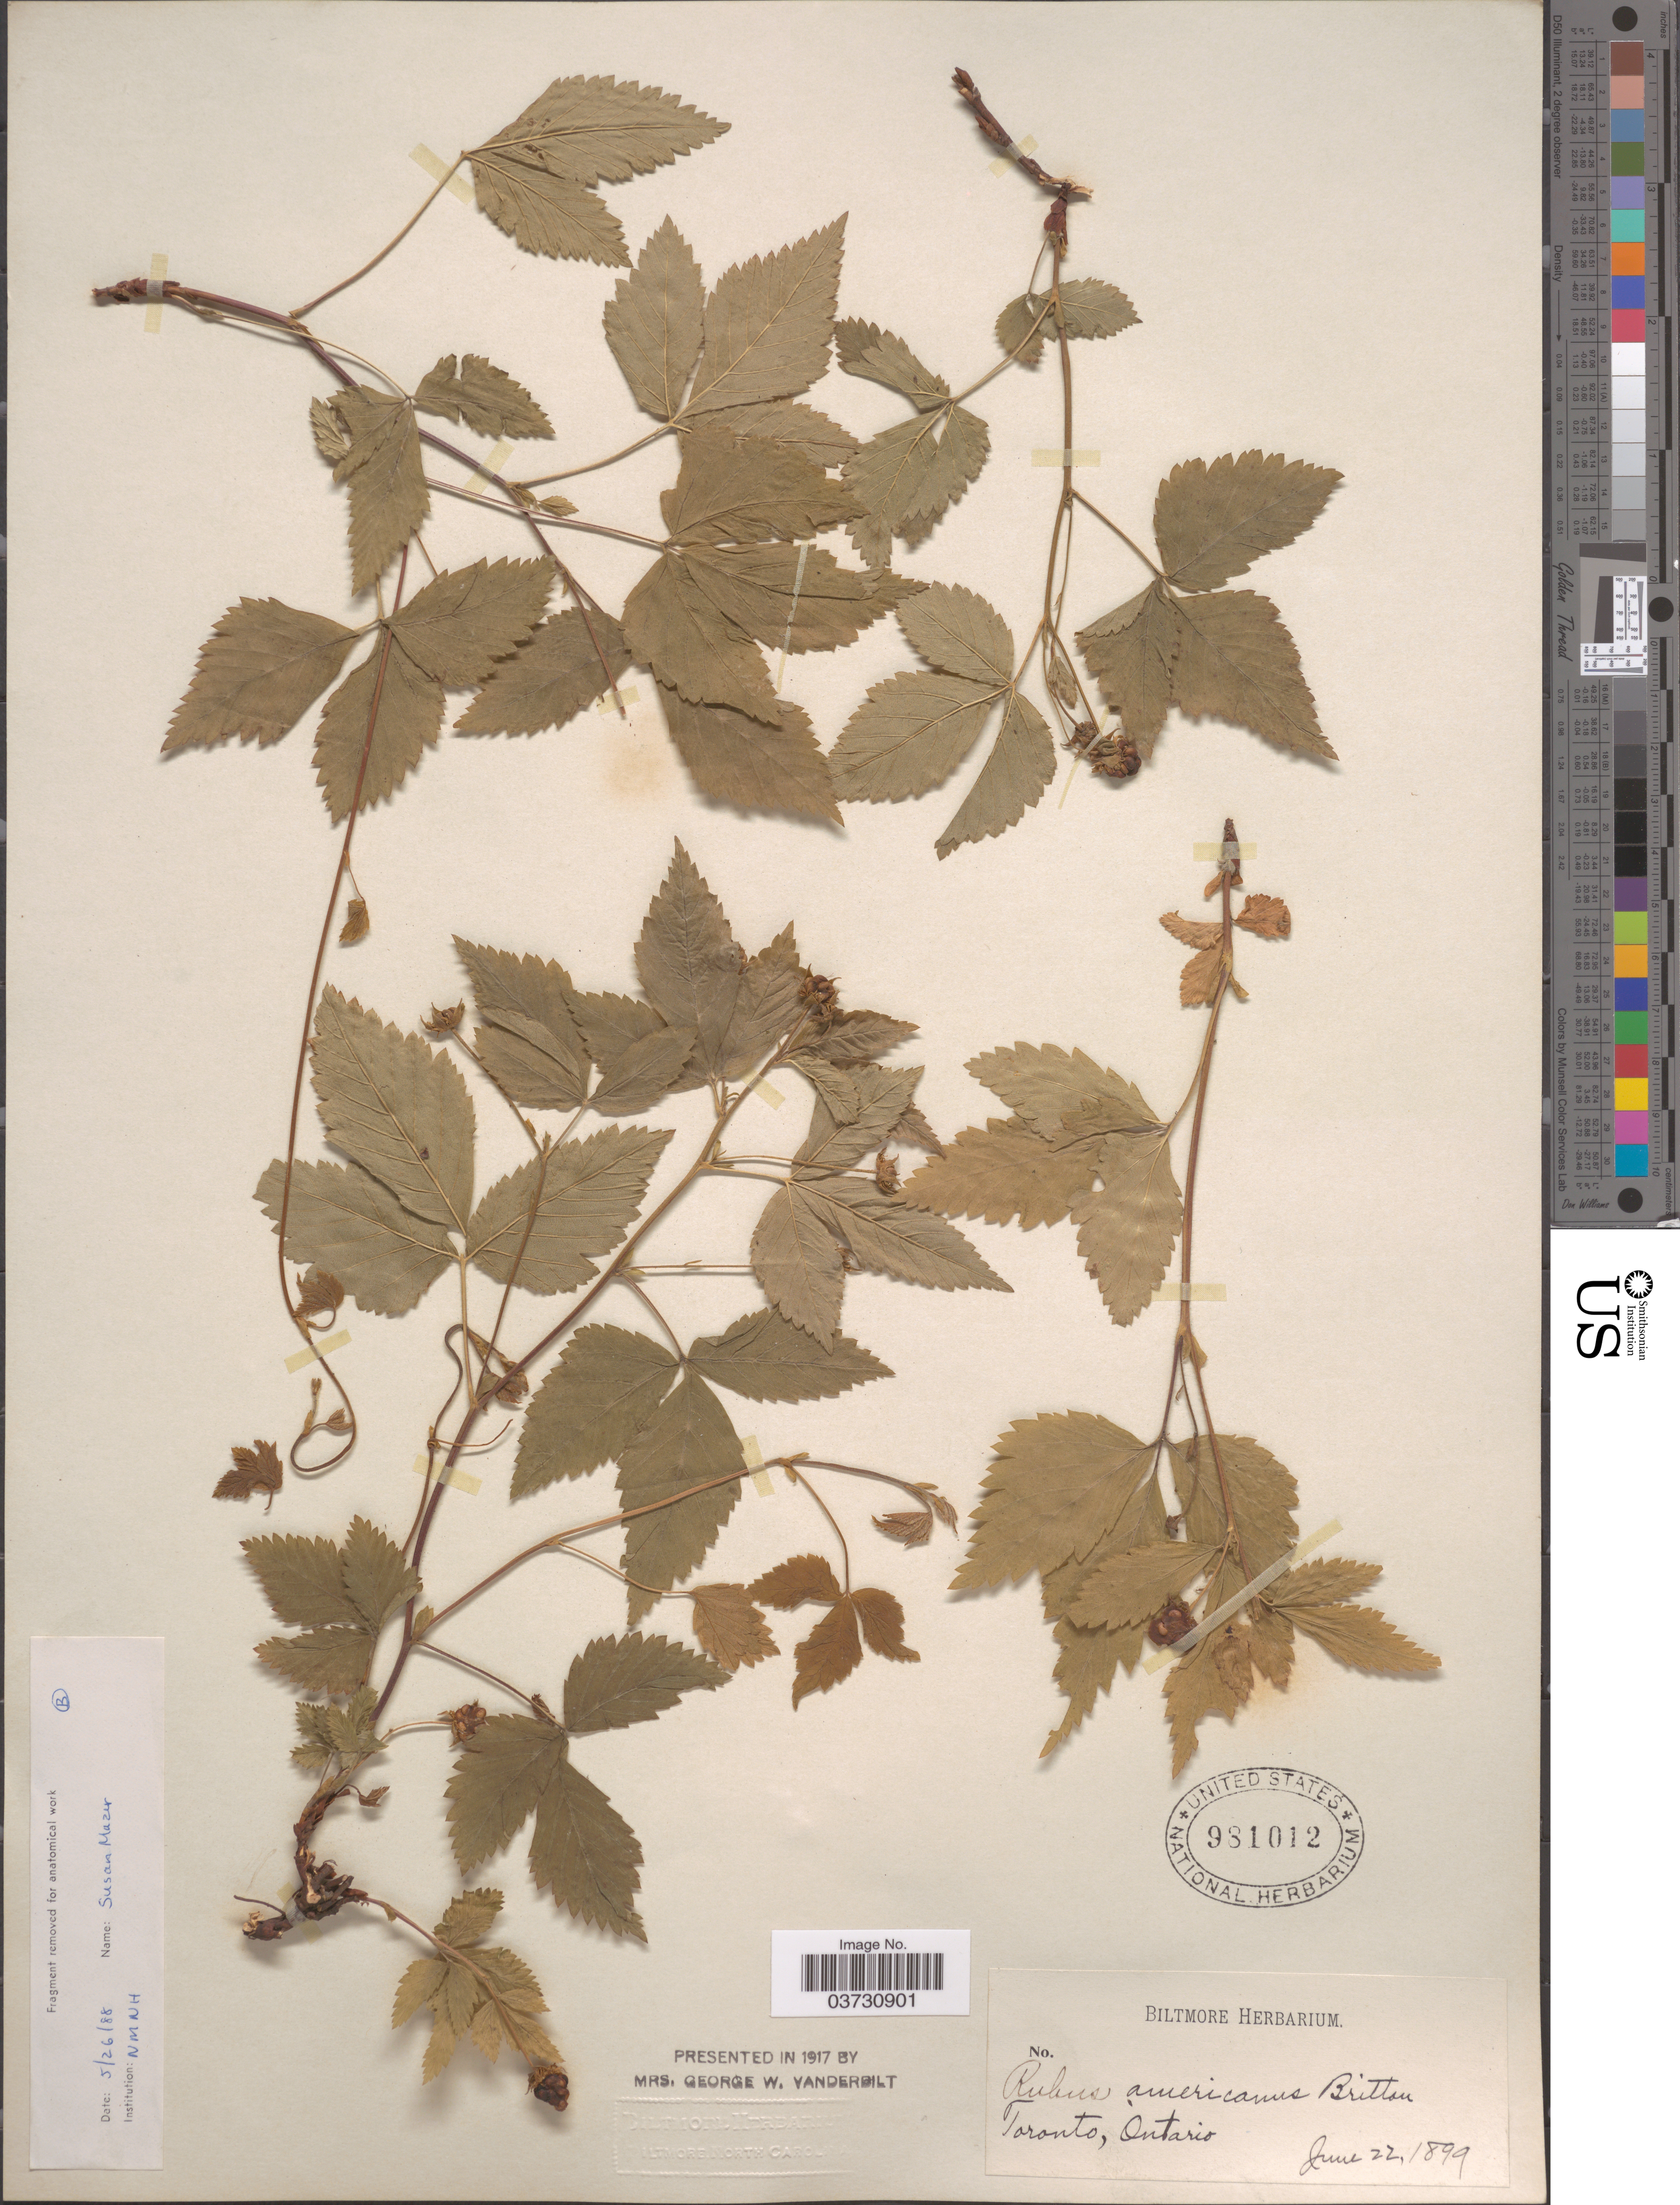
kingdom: Plantae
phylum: Tracheophyta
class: Magnoliopsida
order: Rosales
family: Rosaceae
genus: Rubus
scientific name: Rubus pubescens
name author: Raf.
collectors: ex herb. Biltmore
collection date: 1899-06-22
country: Canada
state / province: Ontario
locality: Toronto.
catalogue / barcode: US 981012